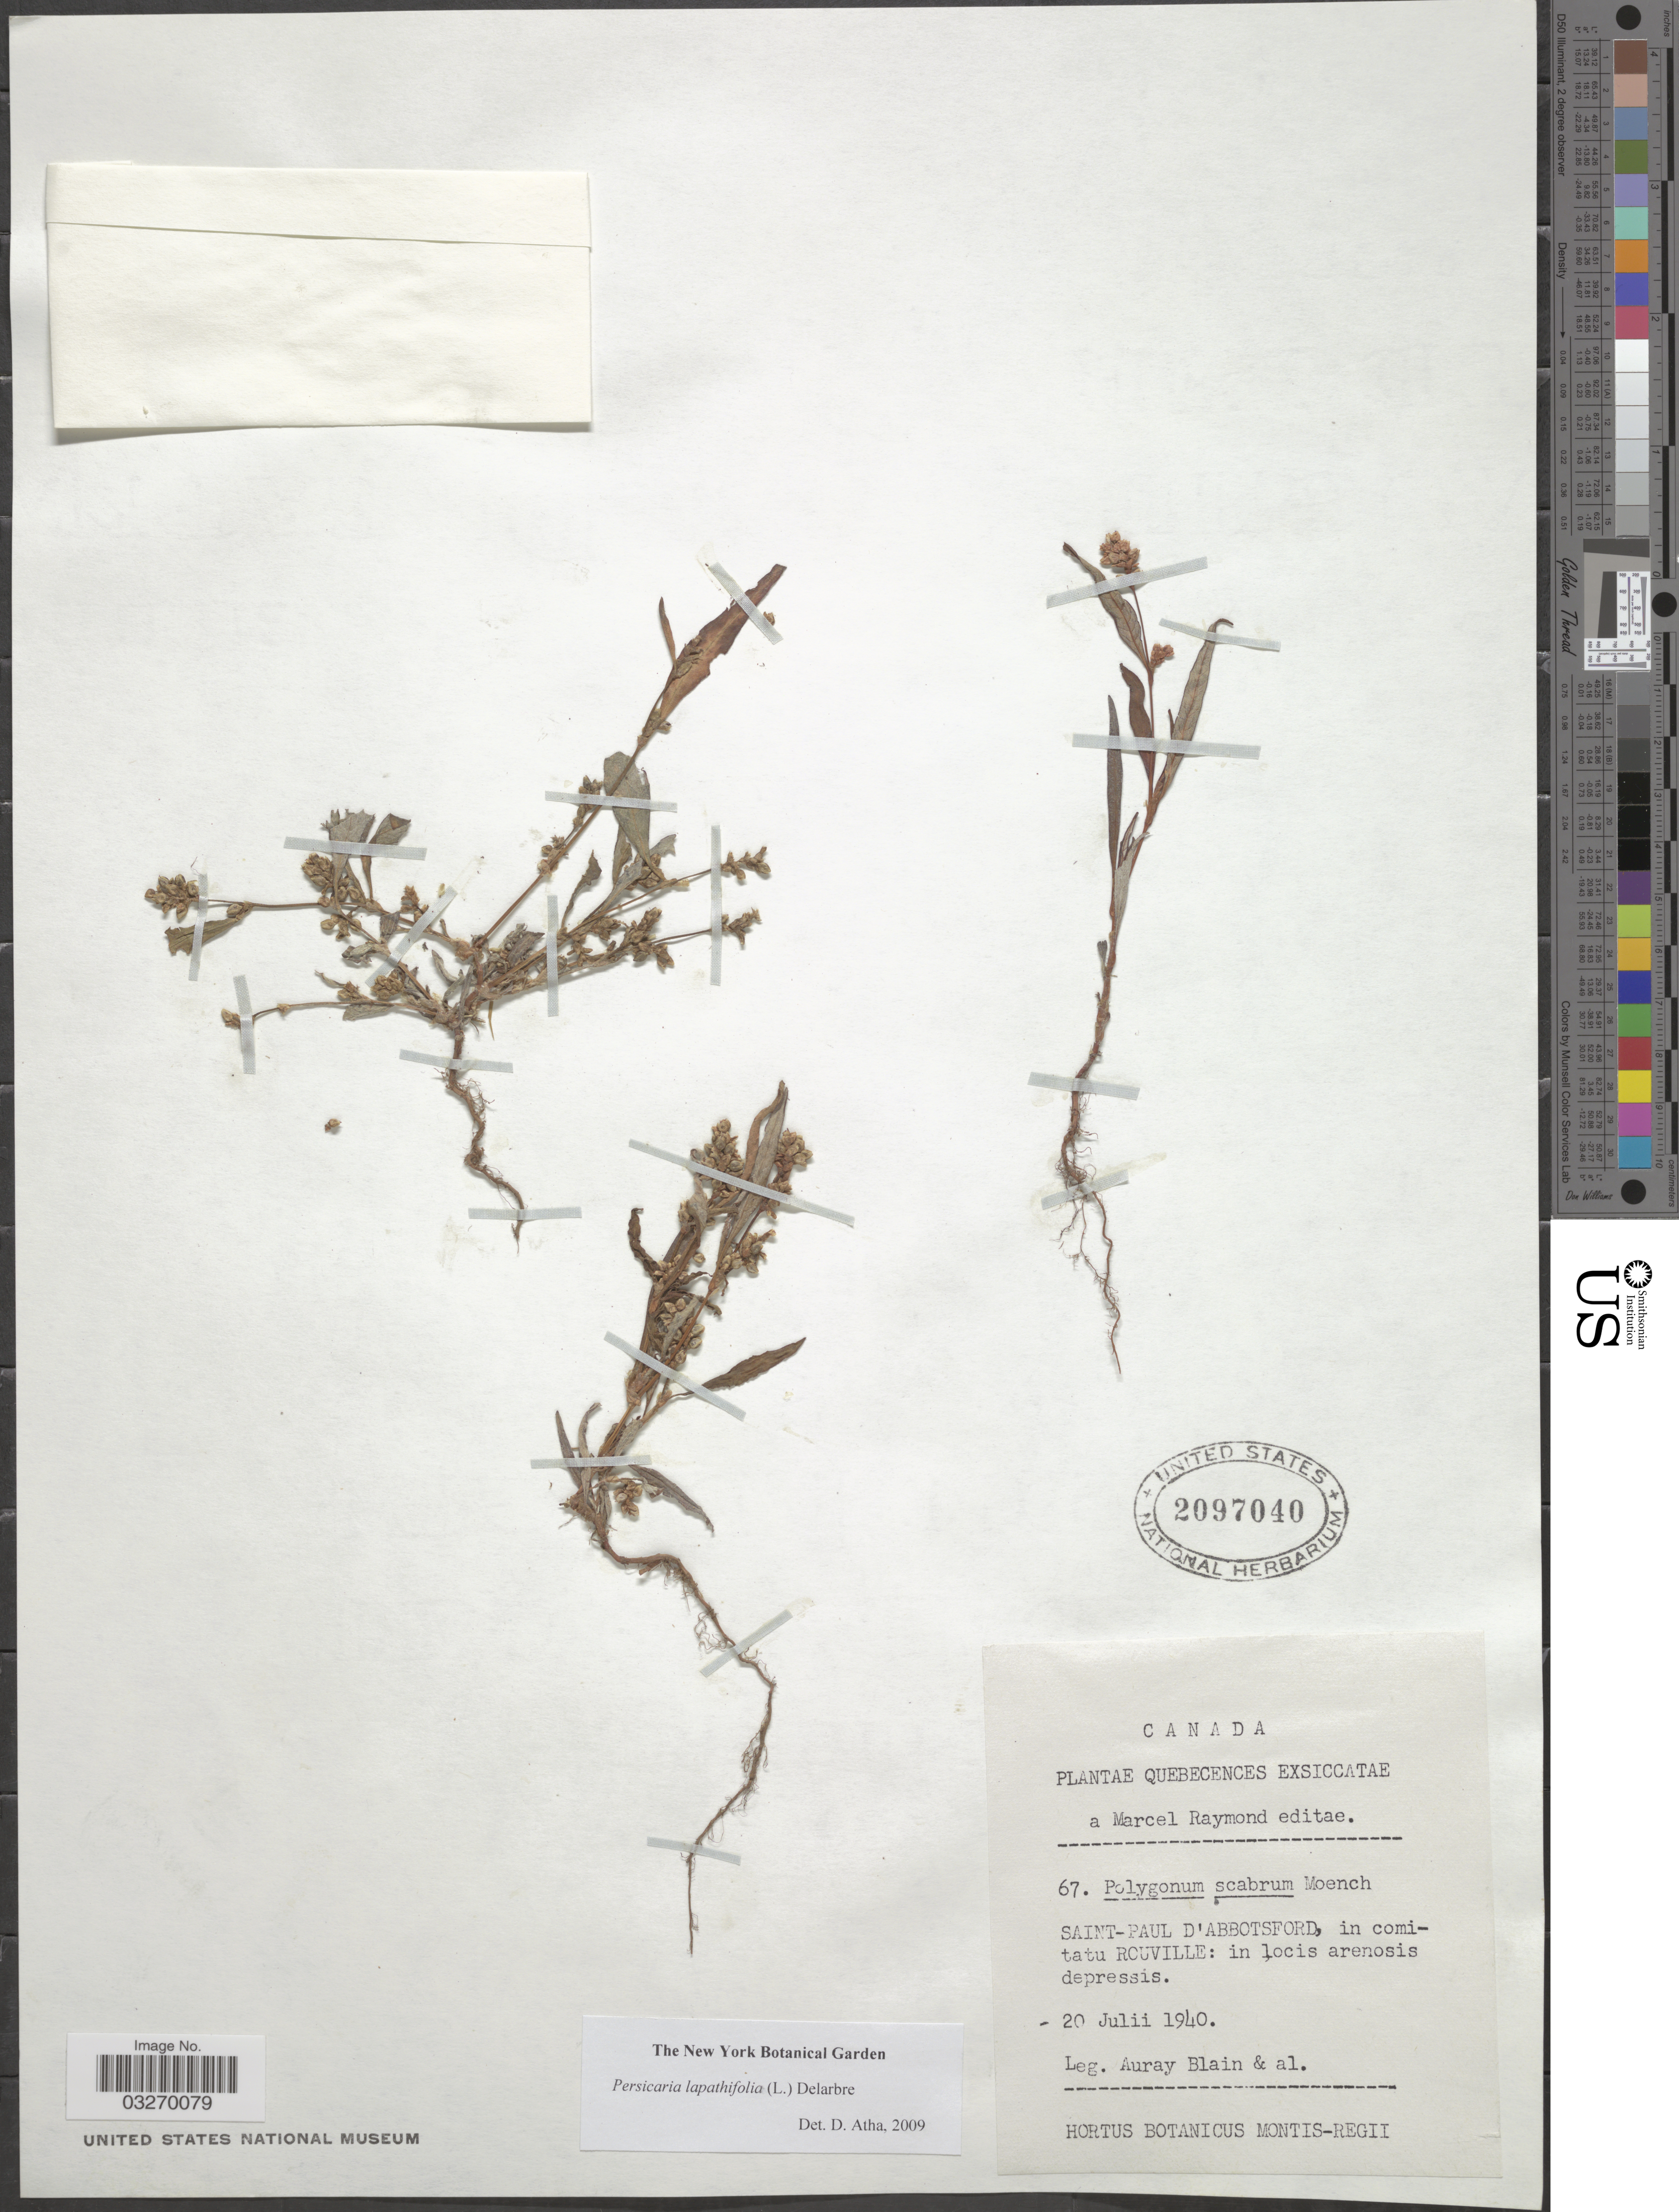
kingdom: Plantae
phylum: Tracheophyta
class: Magnoliopsida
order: Caryophyllales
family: Polygonaceae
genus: Persicaria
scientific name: Persicaria lapathifolia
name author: (L.) Delarbre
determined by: Atha, D. E.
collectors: A. Blain & et al.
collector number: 67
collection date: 1940-07-20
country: Canada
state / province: Quebec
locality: Saint-Paul d'Abbotsford, in comitatu Rouville.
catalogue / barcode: US 2097040